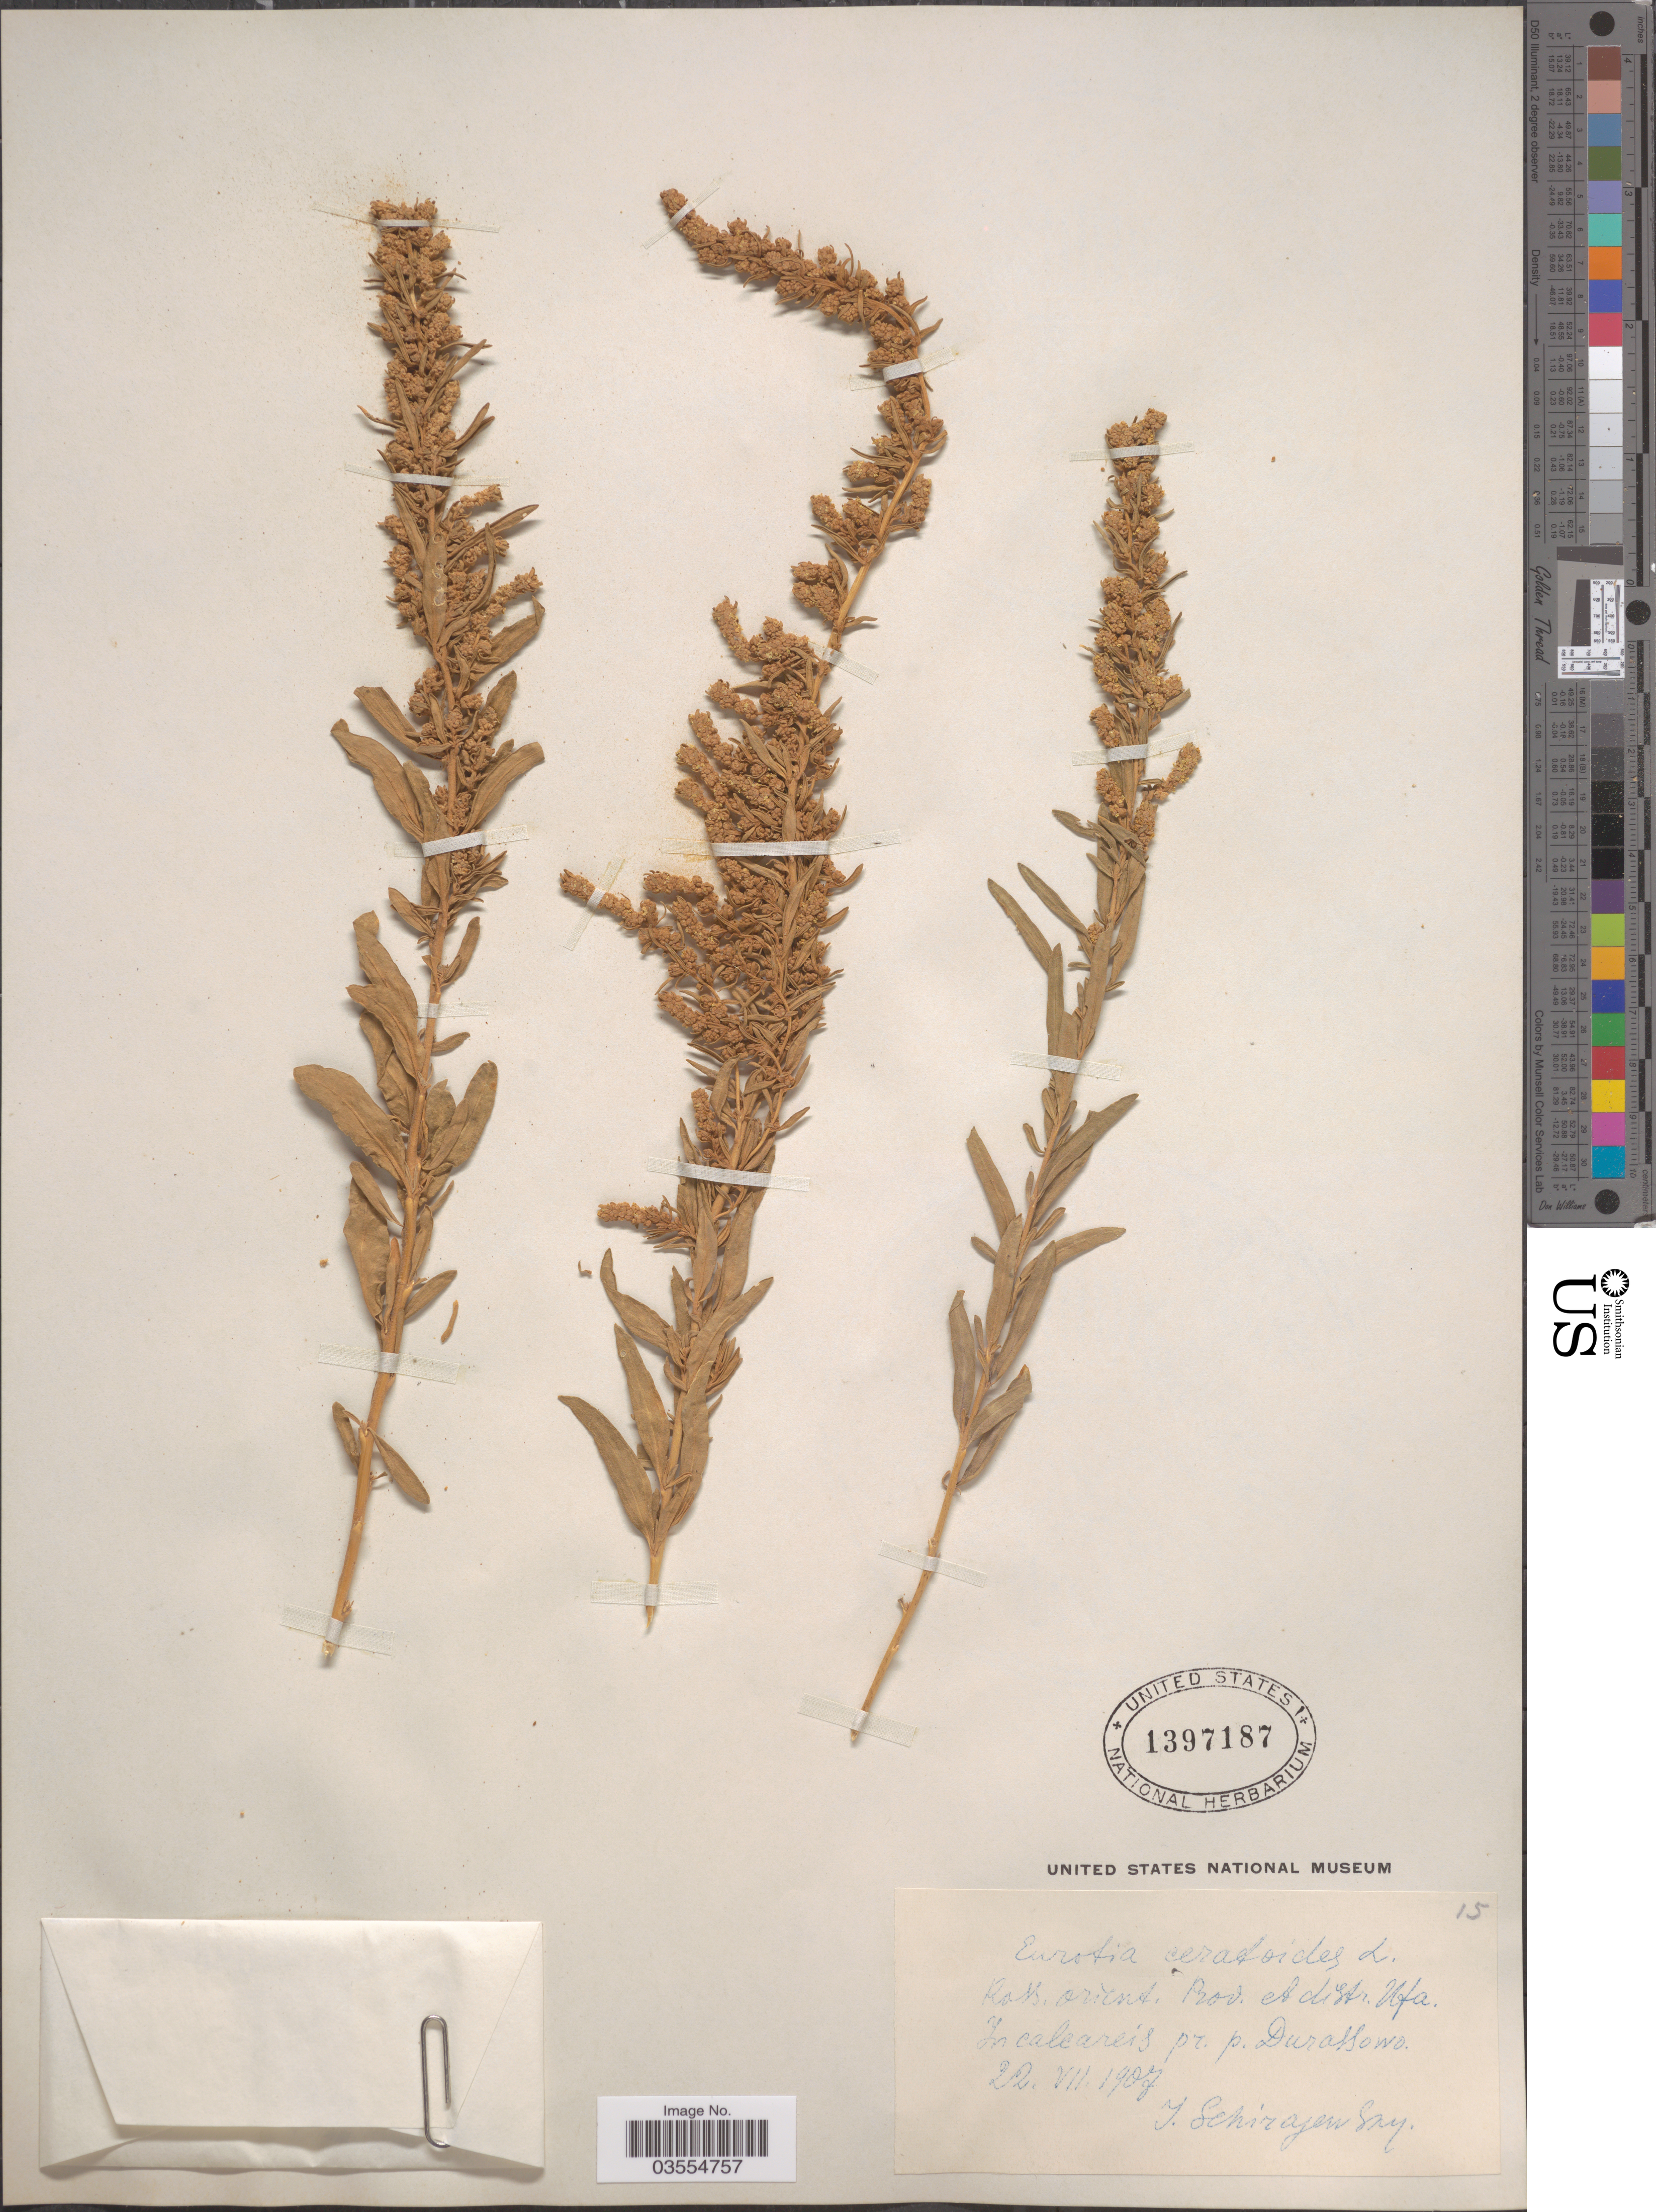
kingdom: Plantae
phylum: Tracheophyta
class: Magnoliopsida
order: Caryophyllales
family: Amaranthaceae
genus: Krascheninnikovia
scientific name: Krascheninnikovia ceratoides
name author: (L.) Gueldenst.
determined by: U.S. National Herbarium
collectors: J. Schirajevsky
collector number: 15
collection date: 1907-07-22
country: Russian Federation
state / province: Bashkortostan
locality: Ross. orient. Prov. et distr. Ufa. In calcareis pr. p. Durassowo.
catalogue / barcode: US 1397187